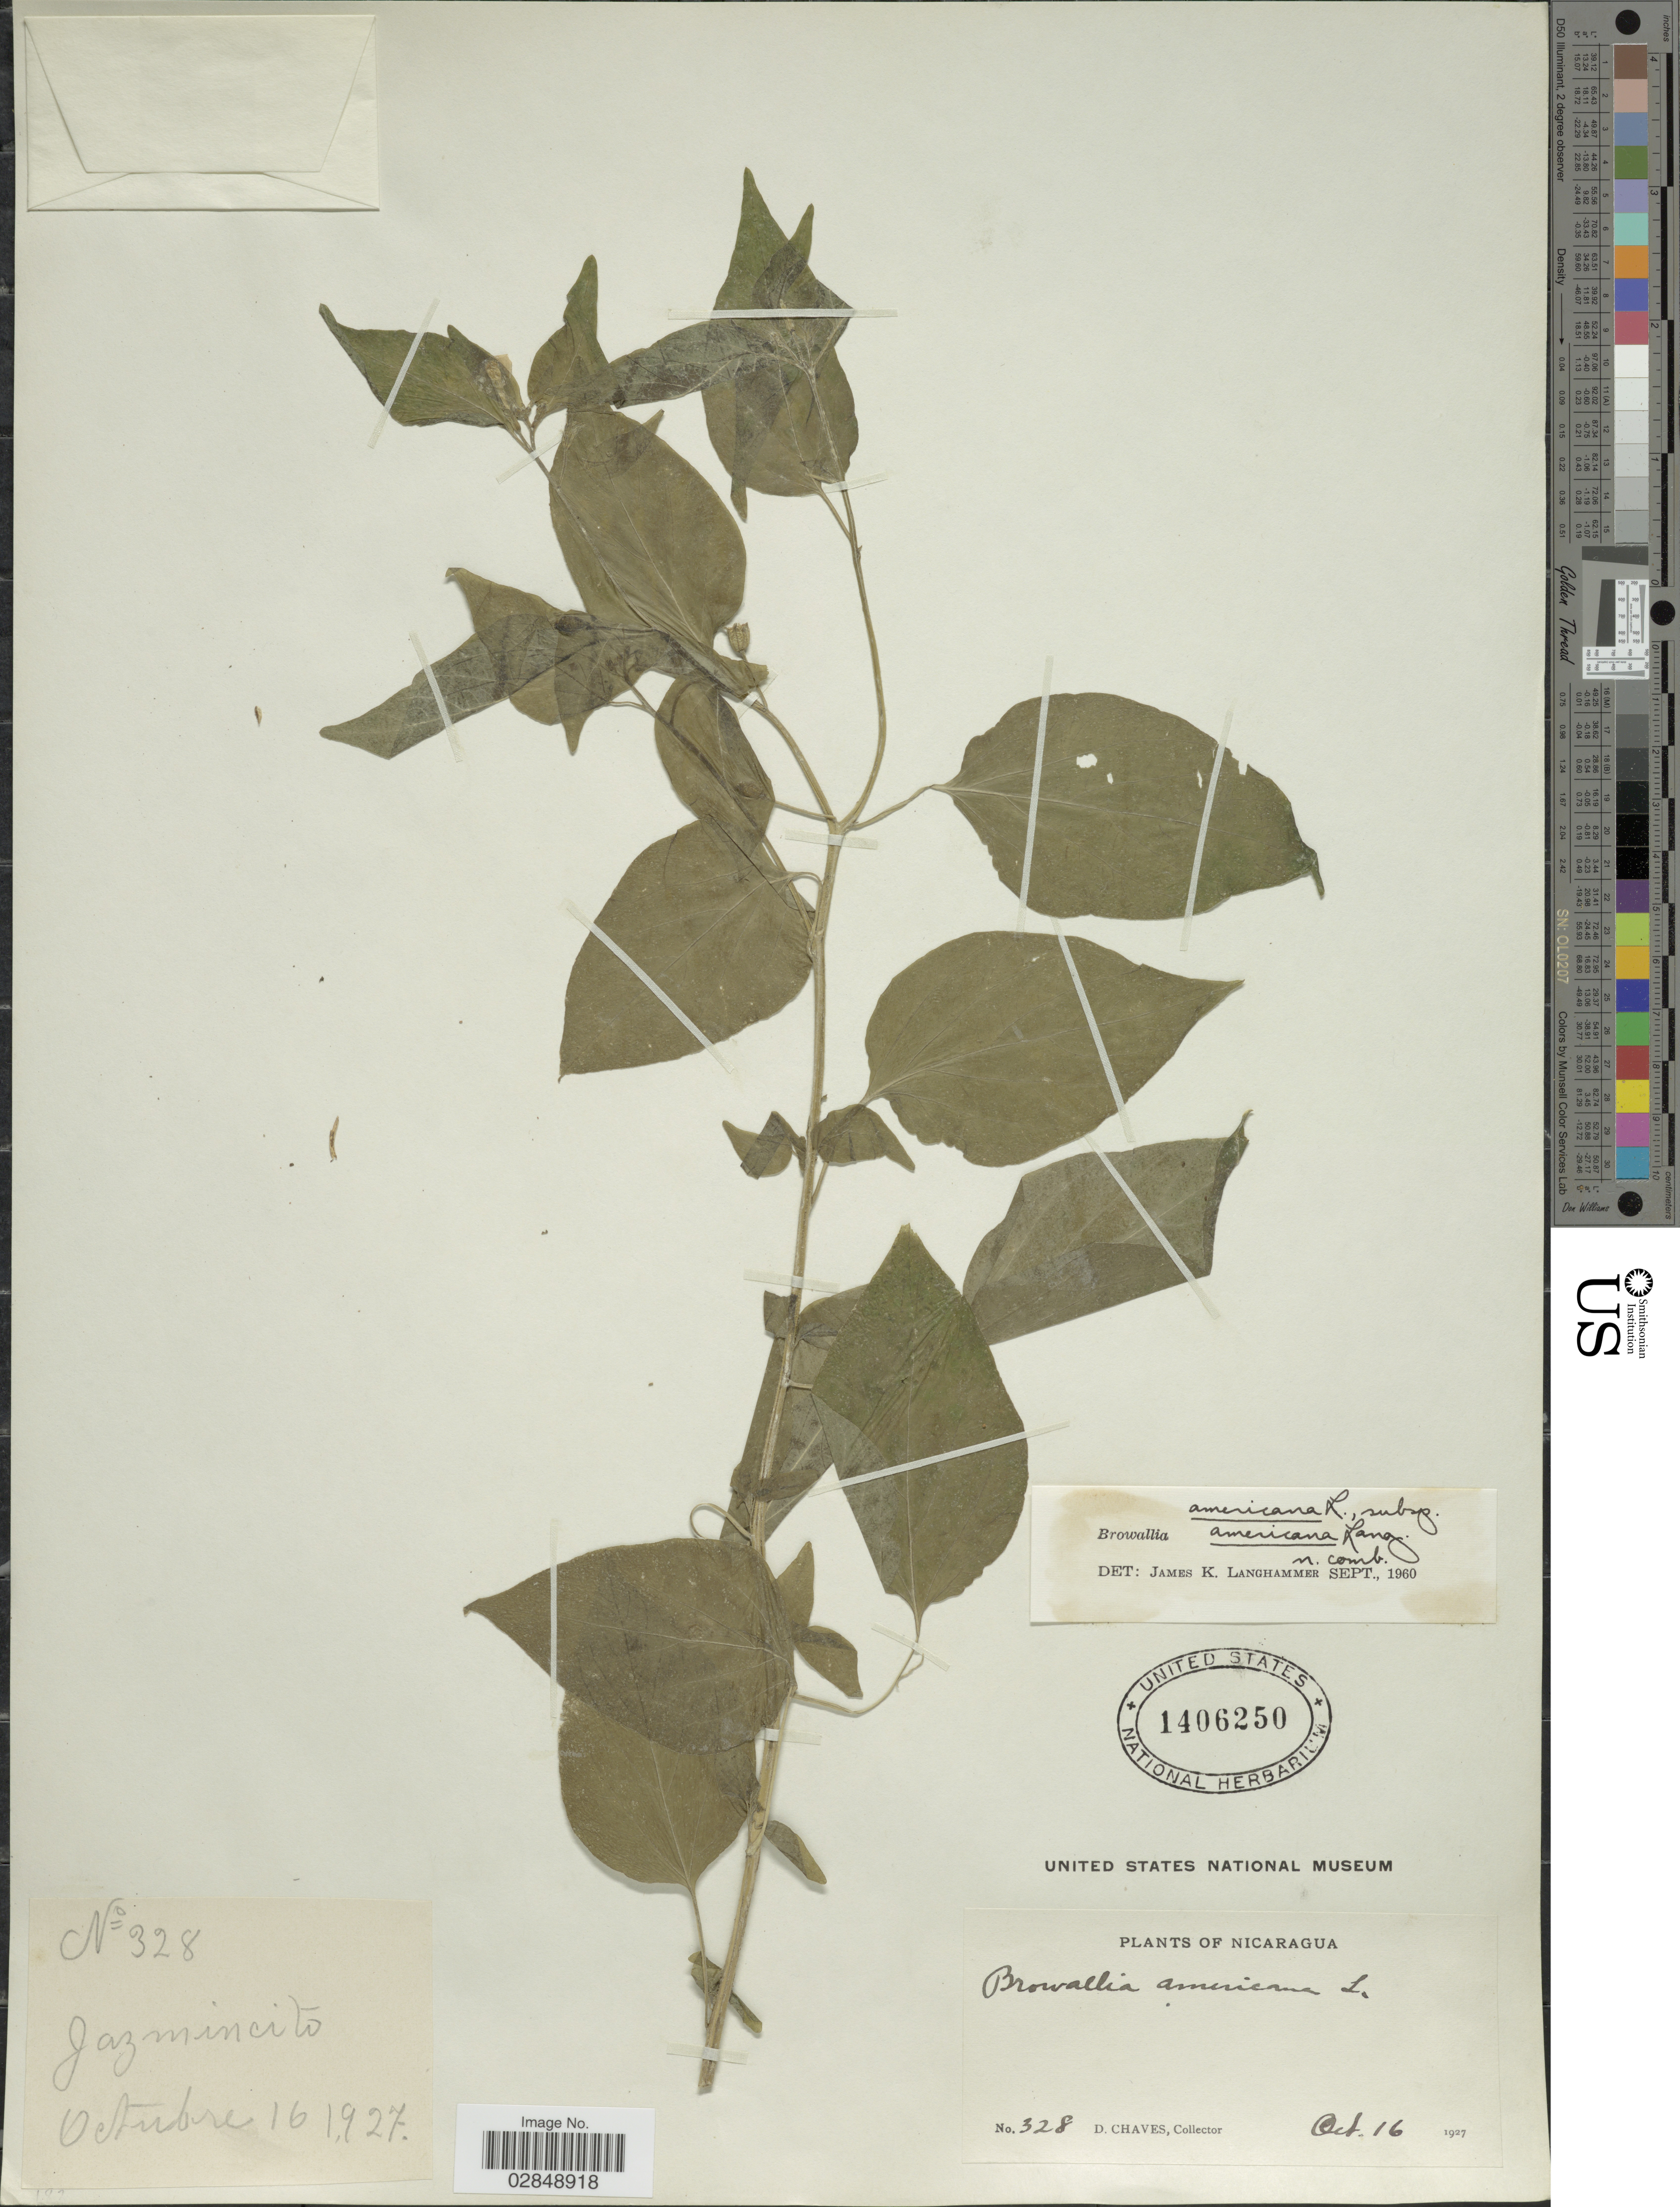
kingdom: Plantae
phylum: Tracheophyta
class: Magnoliopsida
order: Solanales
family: Solanaceae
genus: Browallia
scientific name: Browallia americana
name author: L.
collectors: D. Chaves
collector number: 328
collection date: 1927-10-16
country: Nicaragua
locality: Jazmincito.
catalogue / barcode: US 1406250